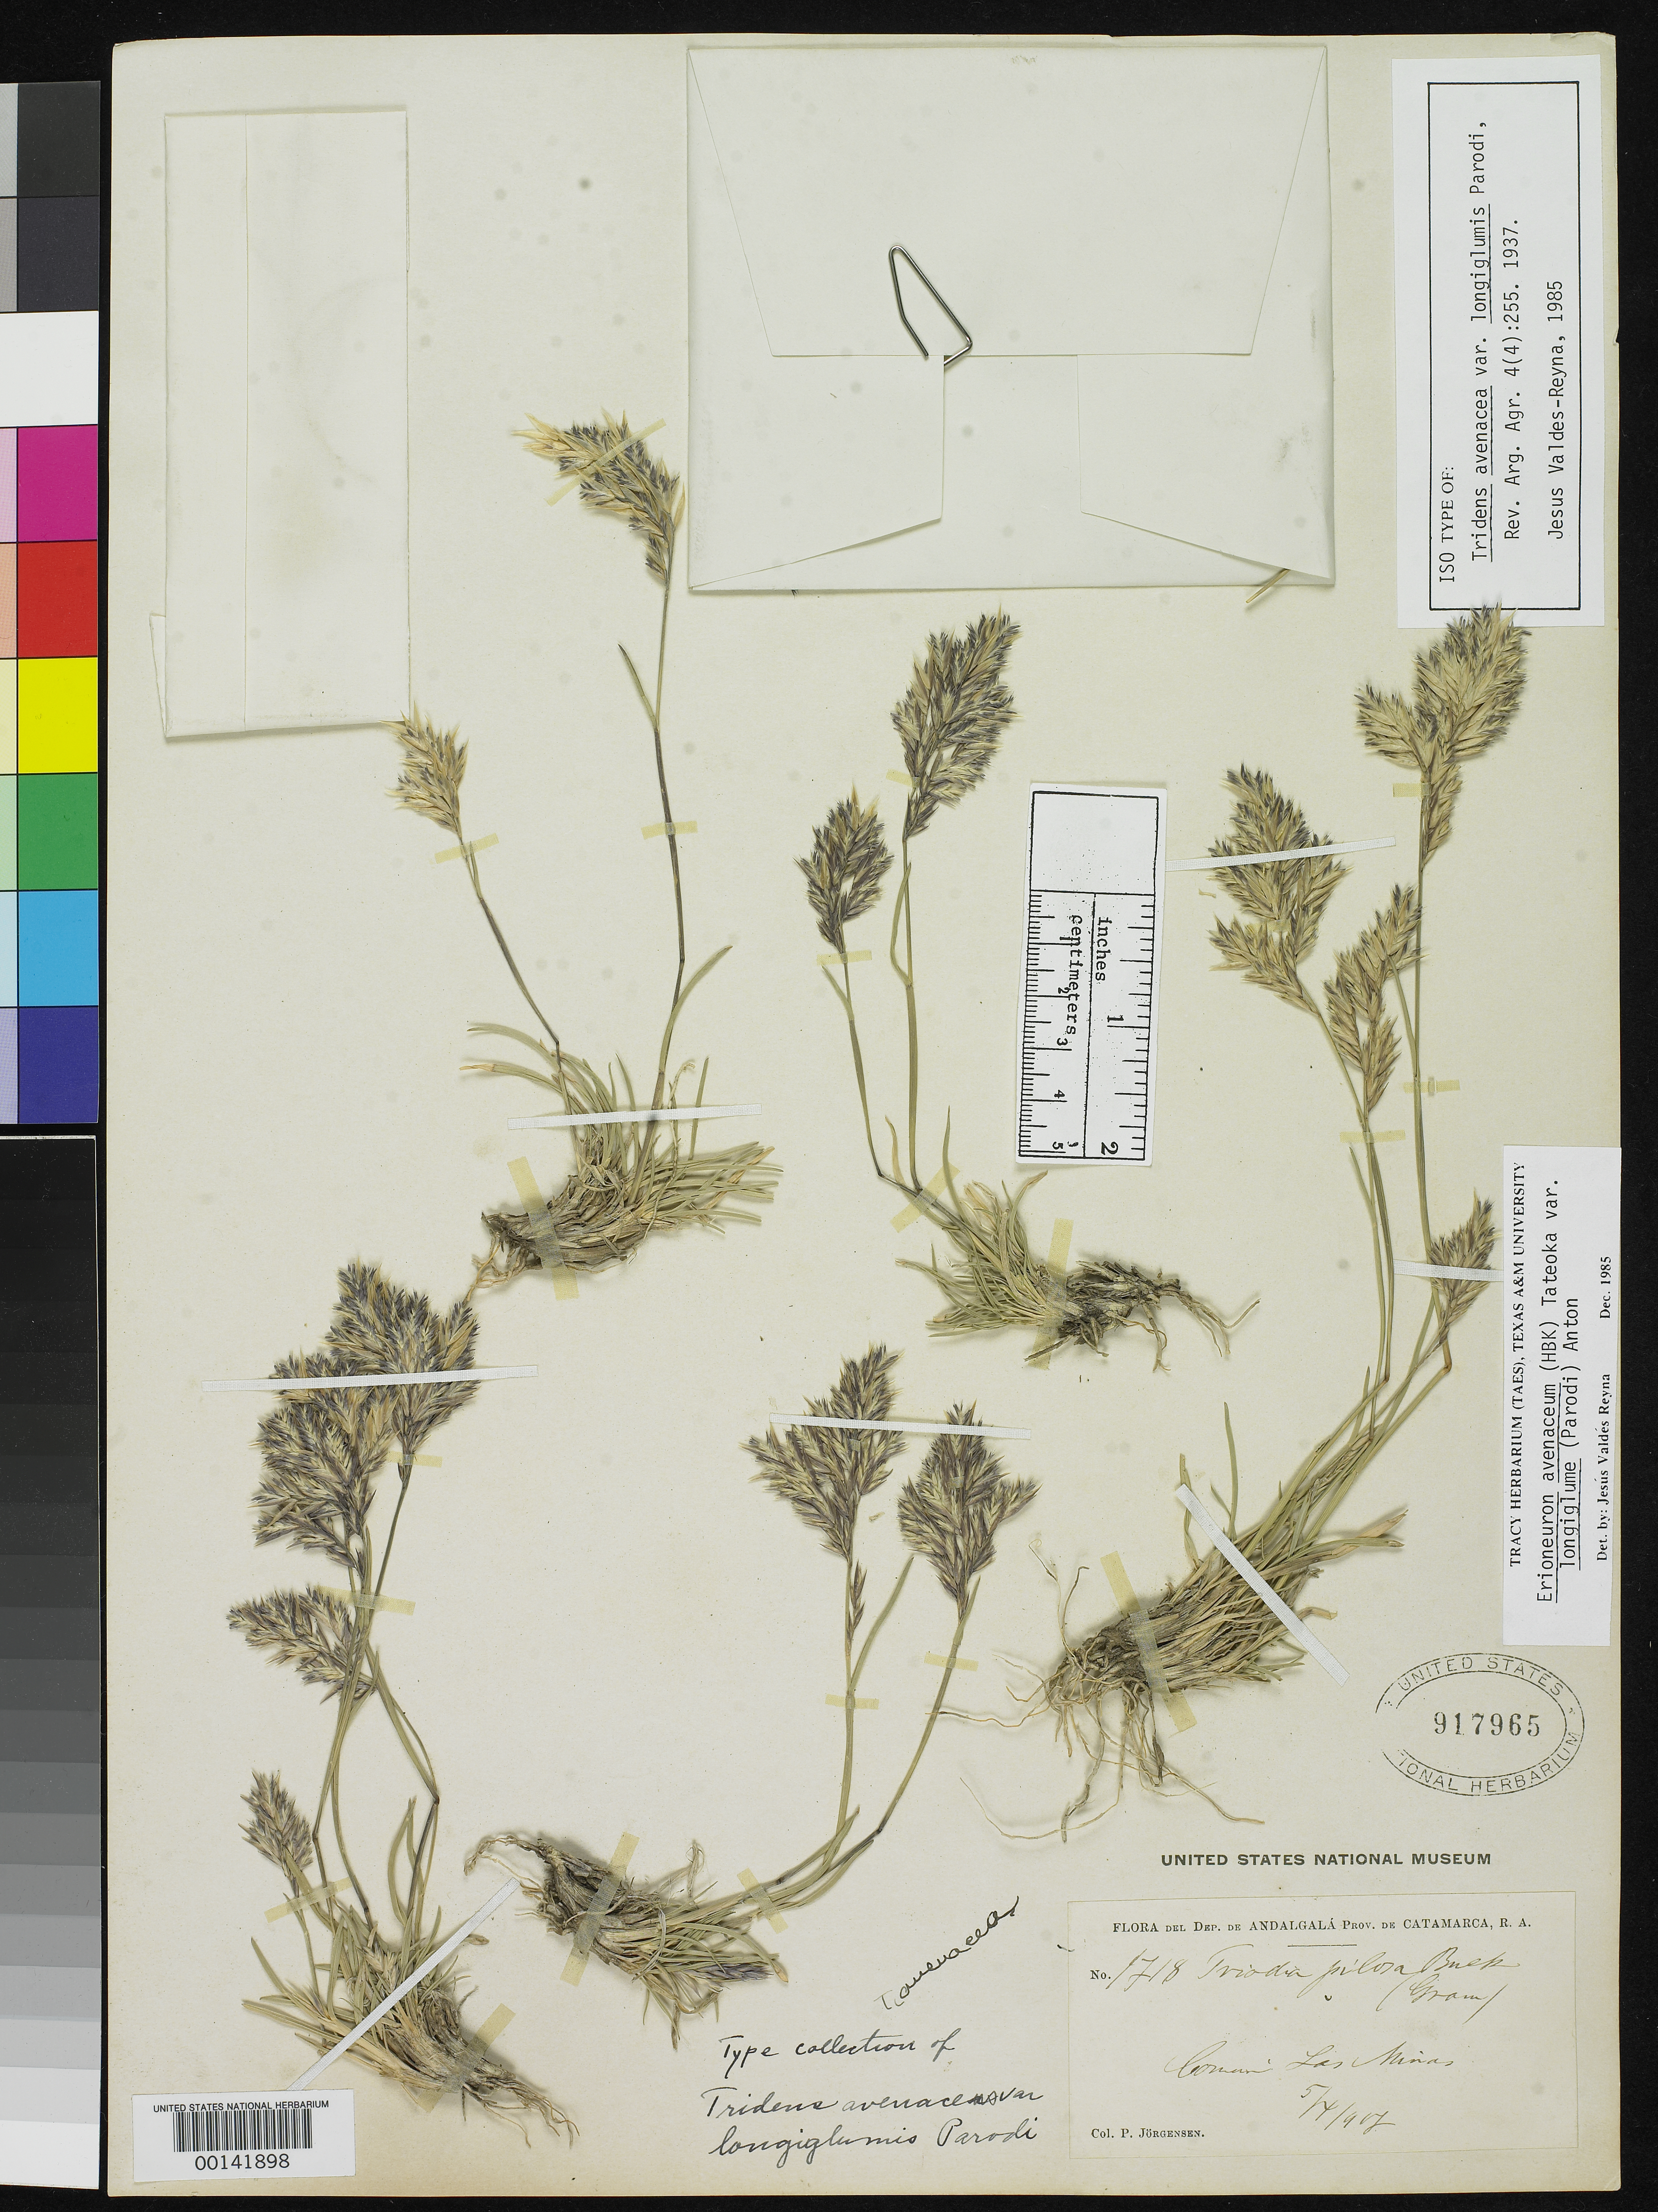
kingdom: Plantae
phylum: Tracheophyta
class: Liliopsida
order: Poales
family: Poaceae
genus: Tridens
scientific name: Tridens avenacea var. longiglumis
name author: Parodi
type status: Type Collection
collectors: P. Jorgensen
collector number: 1718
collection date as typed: Mar 1916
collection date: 1916-03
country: Argentina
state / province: Catamarca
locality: Andalgala.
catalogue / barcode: US 917965